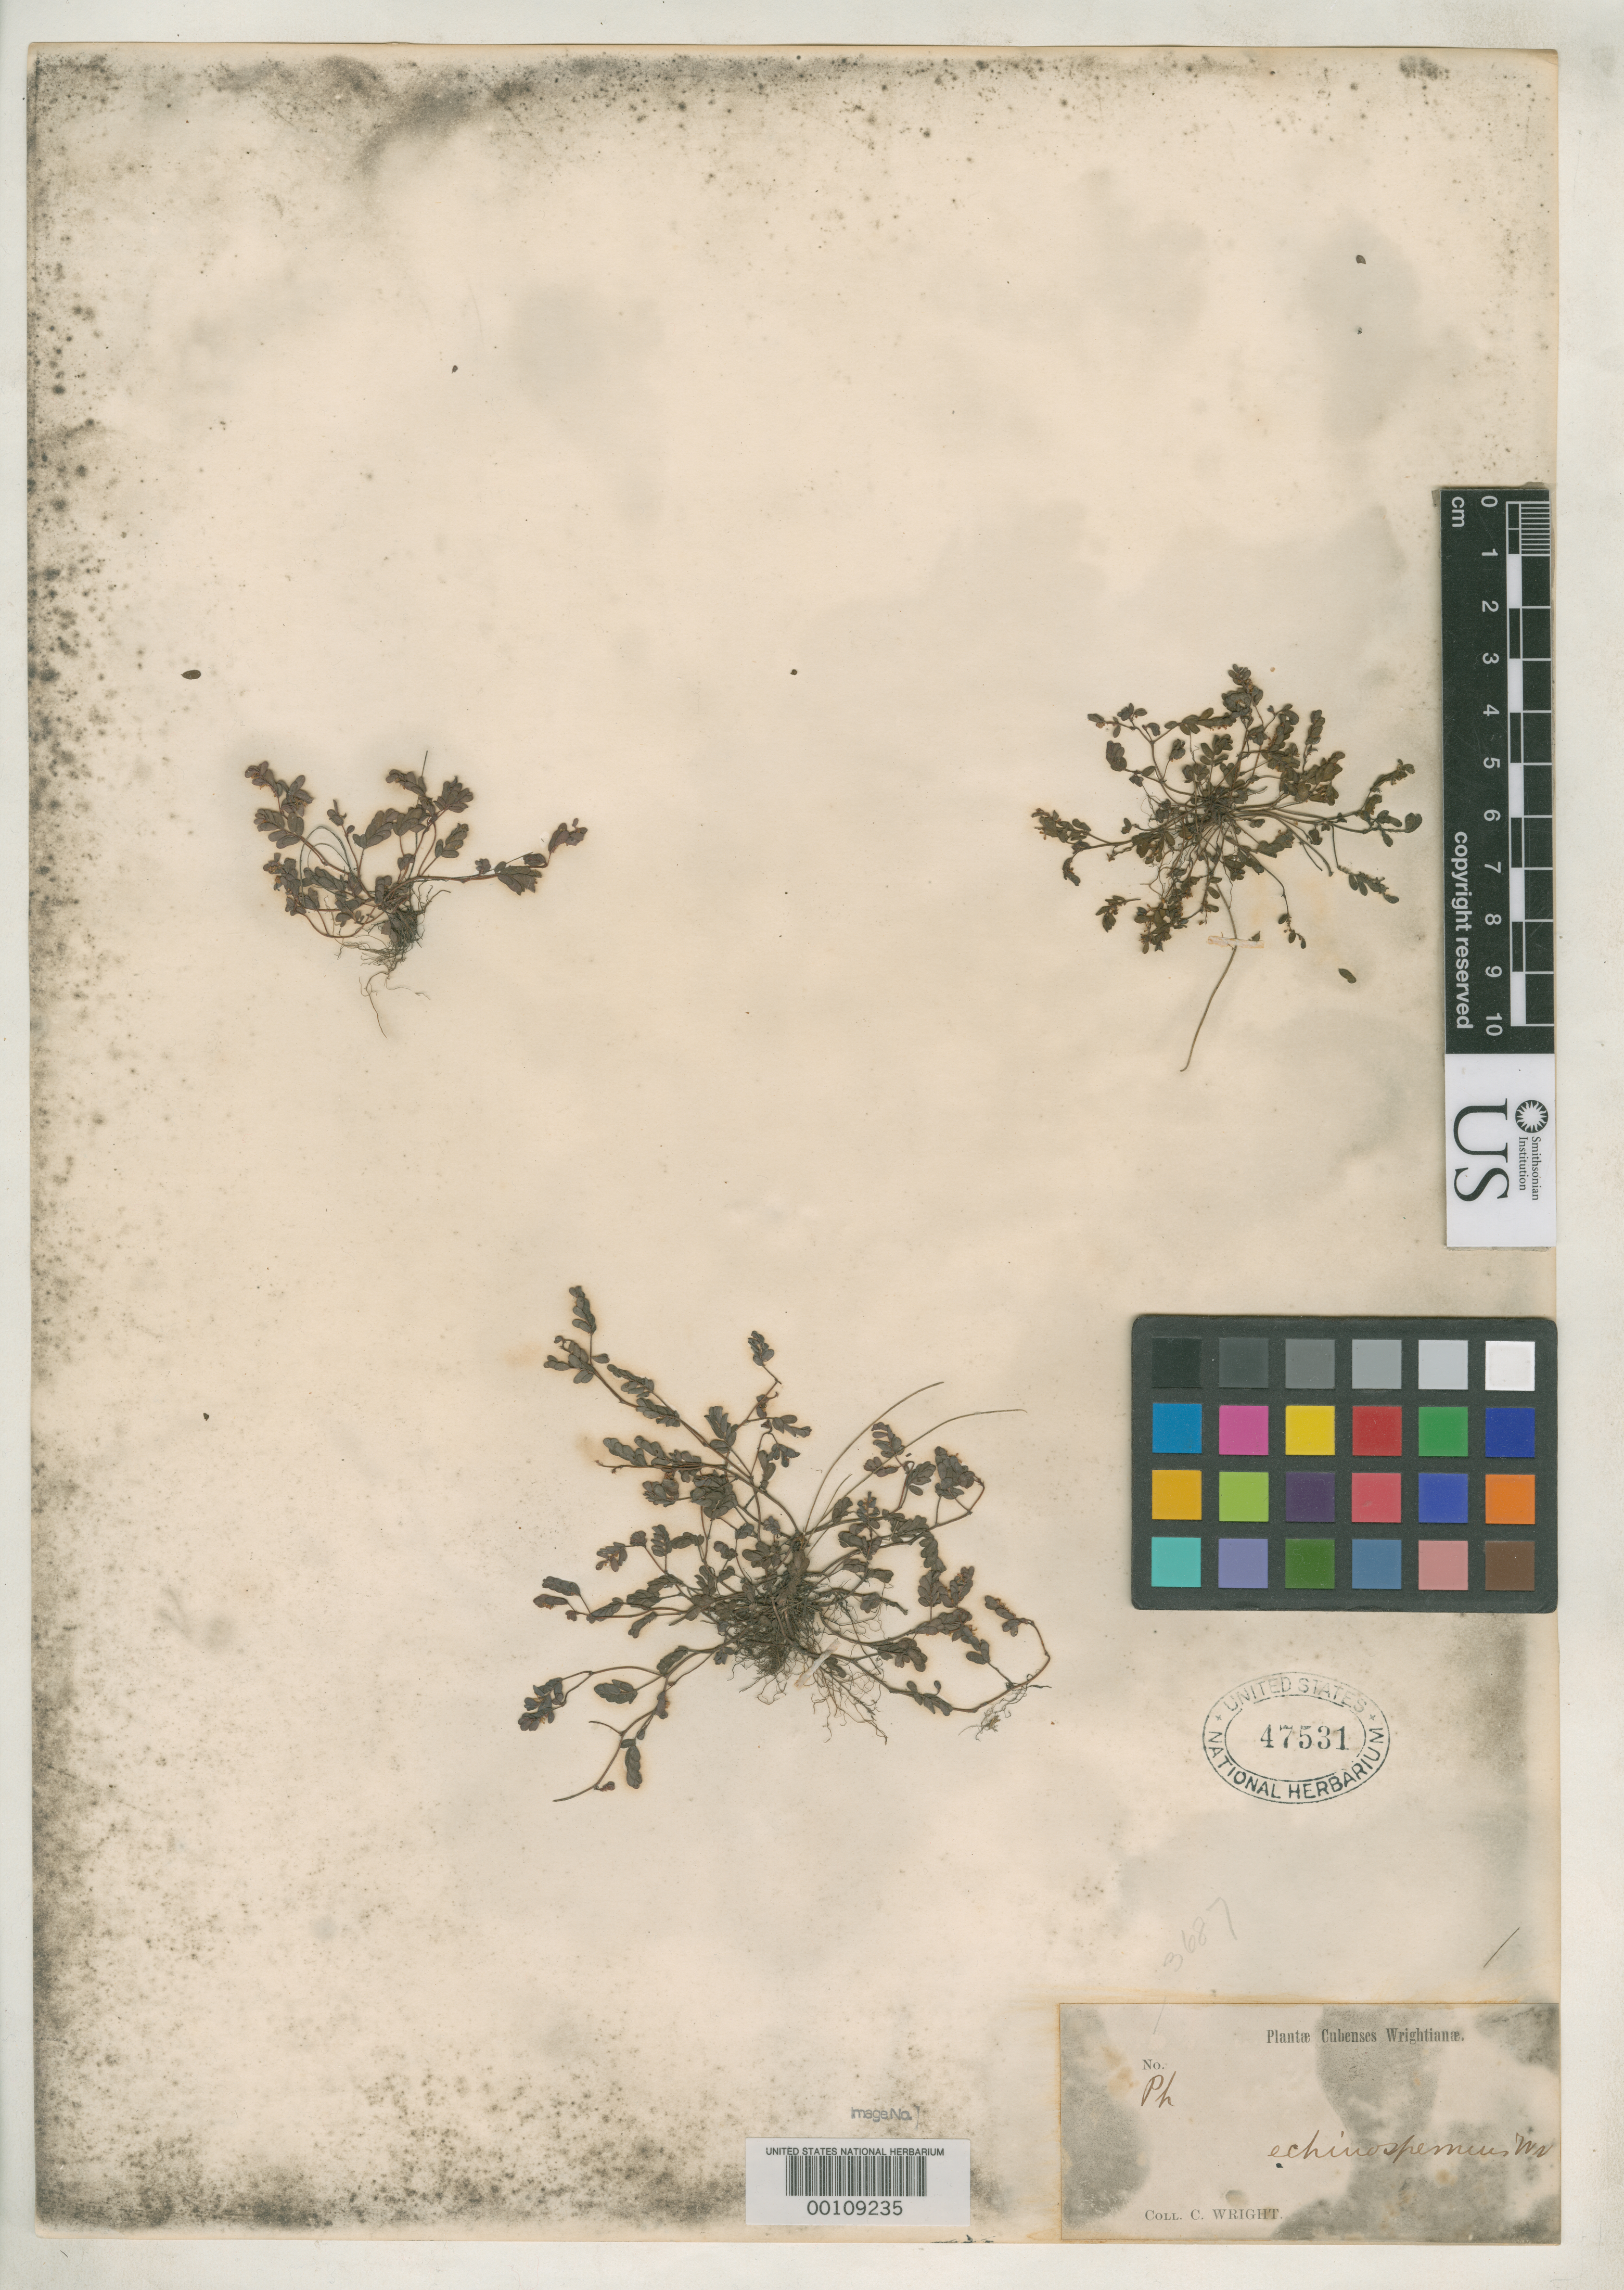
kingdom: Plantae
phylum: Tracheophyta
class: Magnoliopsida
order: Malpighiales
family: Phyllanthaceae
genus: Phyllanthus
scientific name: Phyllanthus echinospermus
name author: C. Wright in Sauvalle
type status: Isotype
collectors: C. Wright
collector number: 3687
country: Cuba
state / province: Pinar del Río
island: Greater Antilles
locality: Near Lamaquina de Tarafa.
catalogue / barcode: US 47531